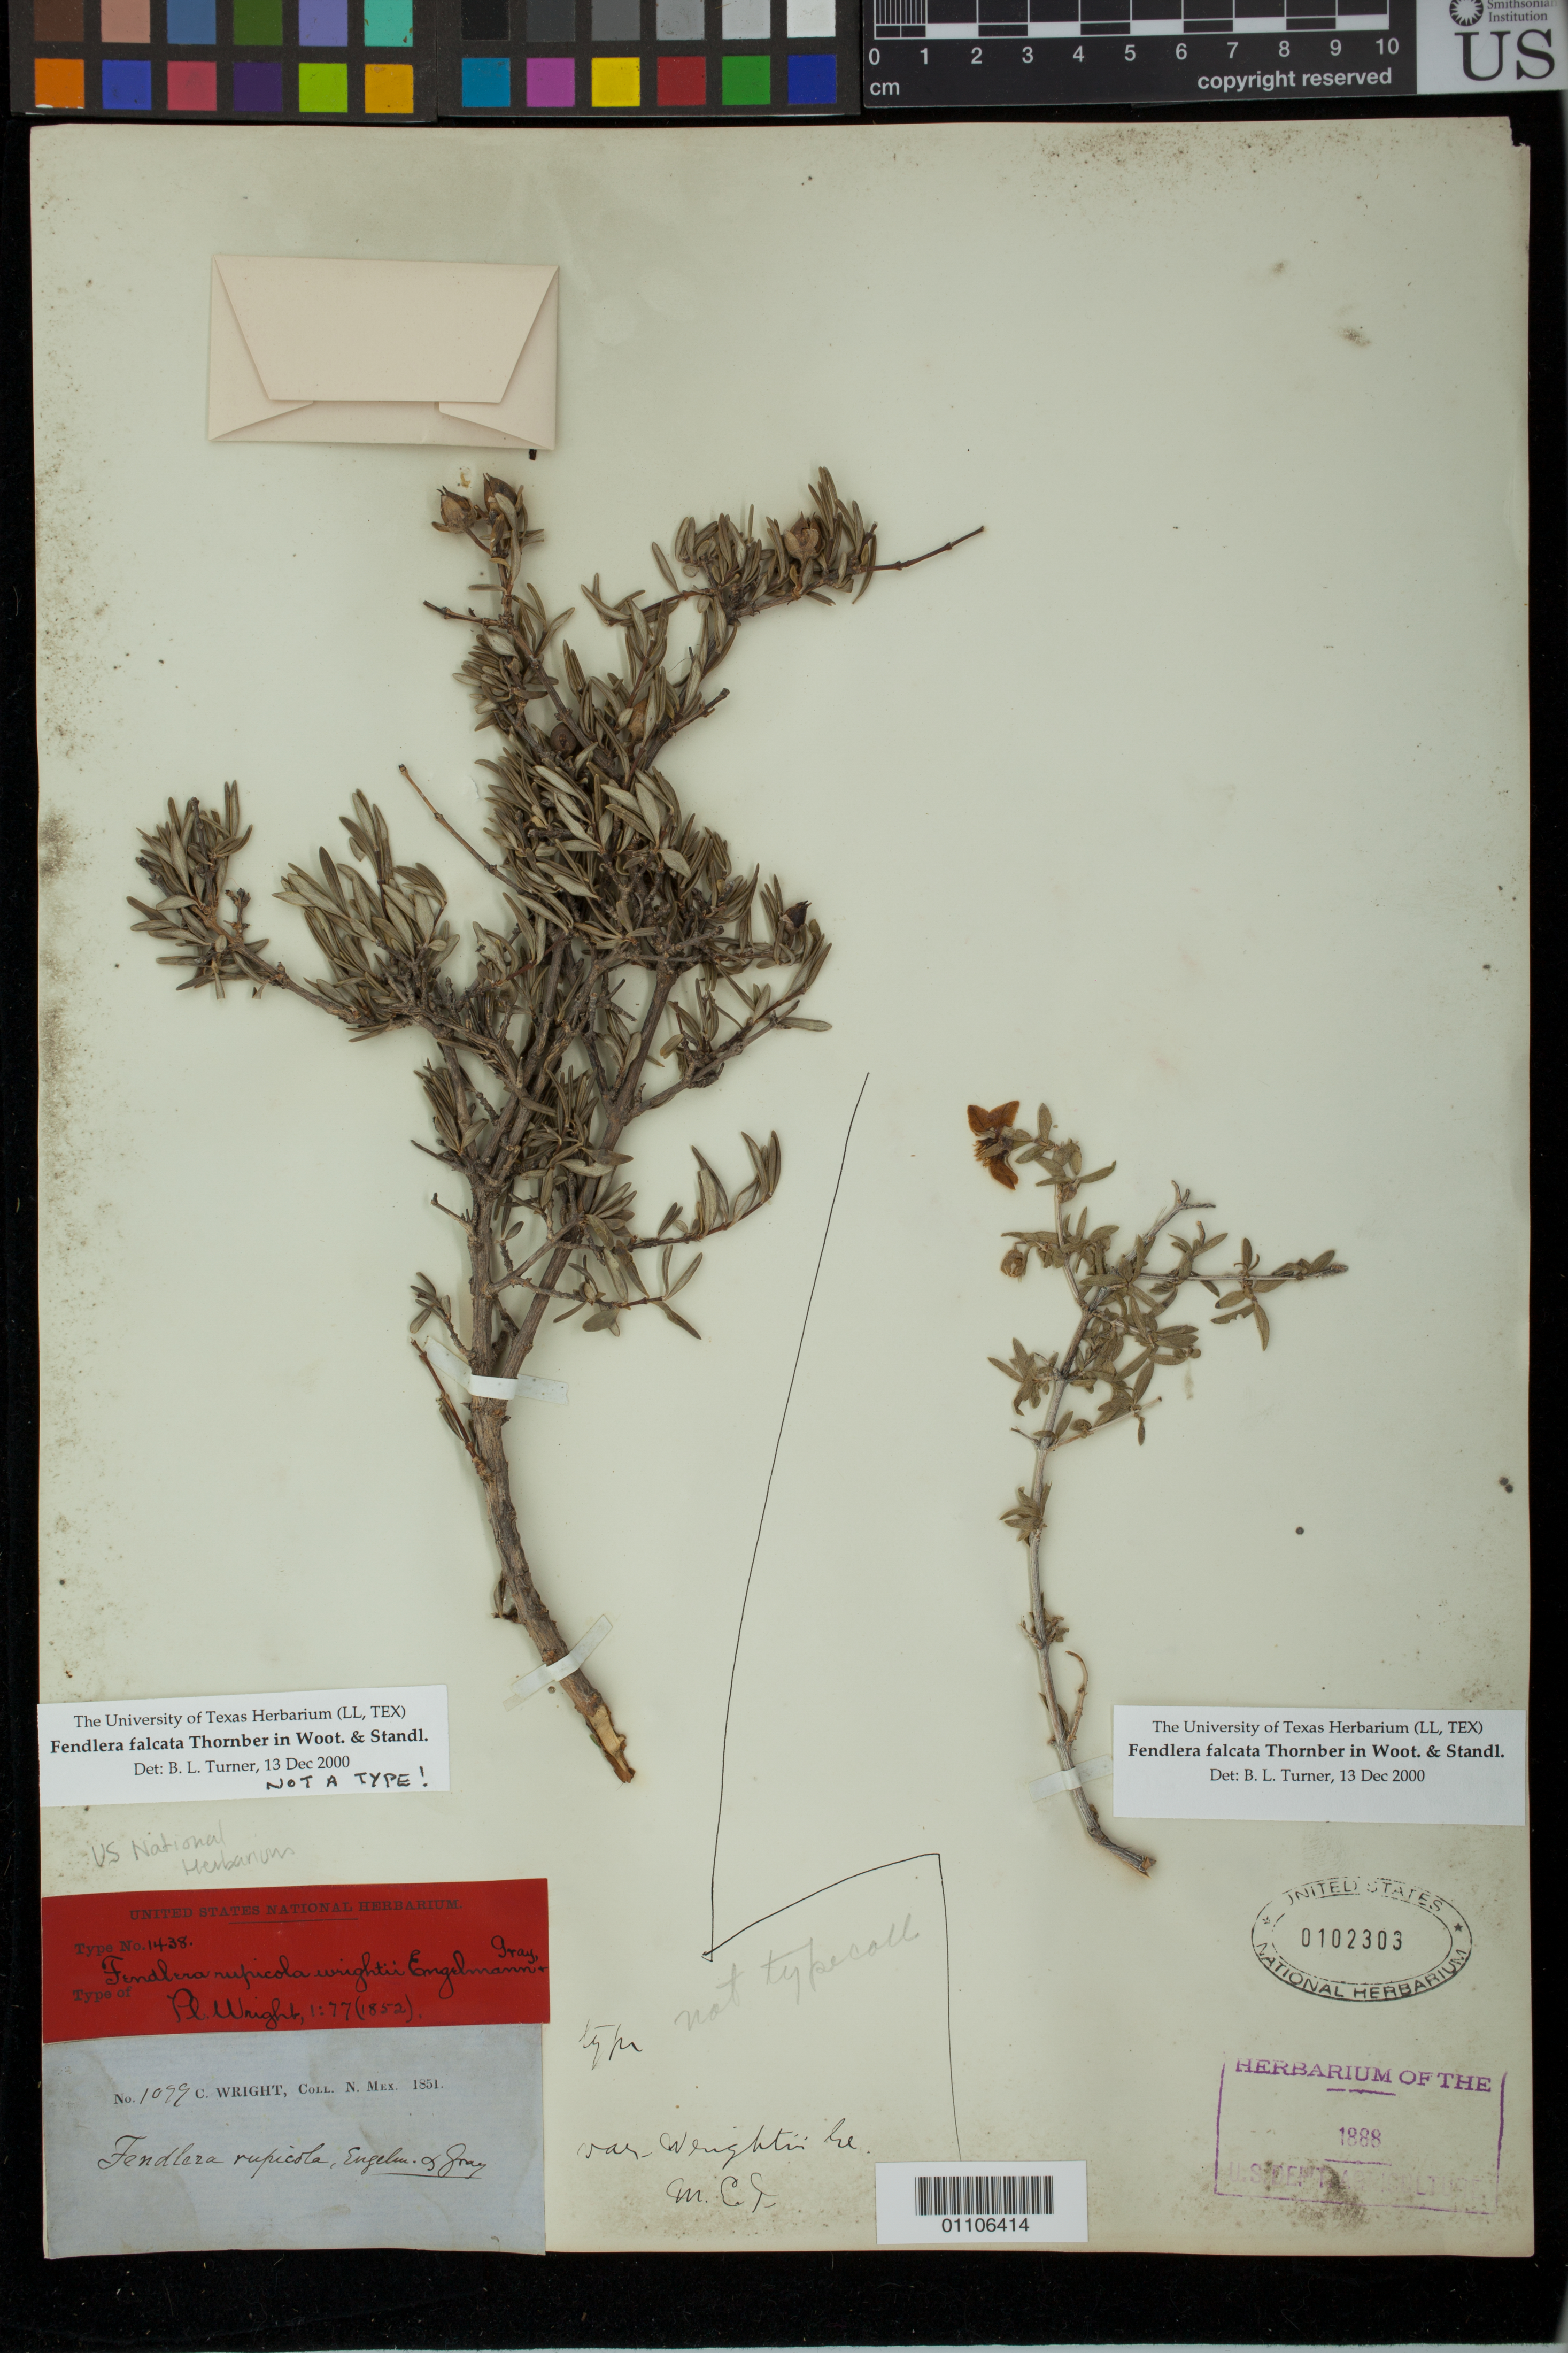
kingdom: Plantae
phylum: Tracheophyta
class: Magnoliopsida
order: Cornales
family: Hydrangeaceae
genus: Fendlera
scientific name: Fendlera rupicola var. wrightii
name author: Engelm. & A. Gray in A. Gray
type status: Possible Syntype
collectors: C. Wright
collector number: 1099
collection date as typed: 1851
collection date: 1851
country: United States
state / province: New Mexico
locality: "N. Mex."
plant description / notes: Annotated "not a type!" by B.L. Turner (2000). Lectotype collection is Wright 228a as designated by Holmgren, Intermt. Fl. 3A: 8 (1997). Protologue cites 228a, but references several collections (July, November, & without month, 1851). Possibly also a syntype of F. rupicola (two varieties described, neither indicated as typical var.) See also B.L. Turner 2001 (Lundellia 4: 7-8).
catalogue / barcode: US 102303